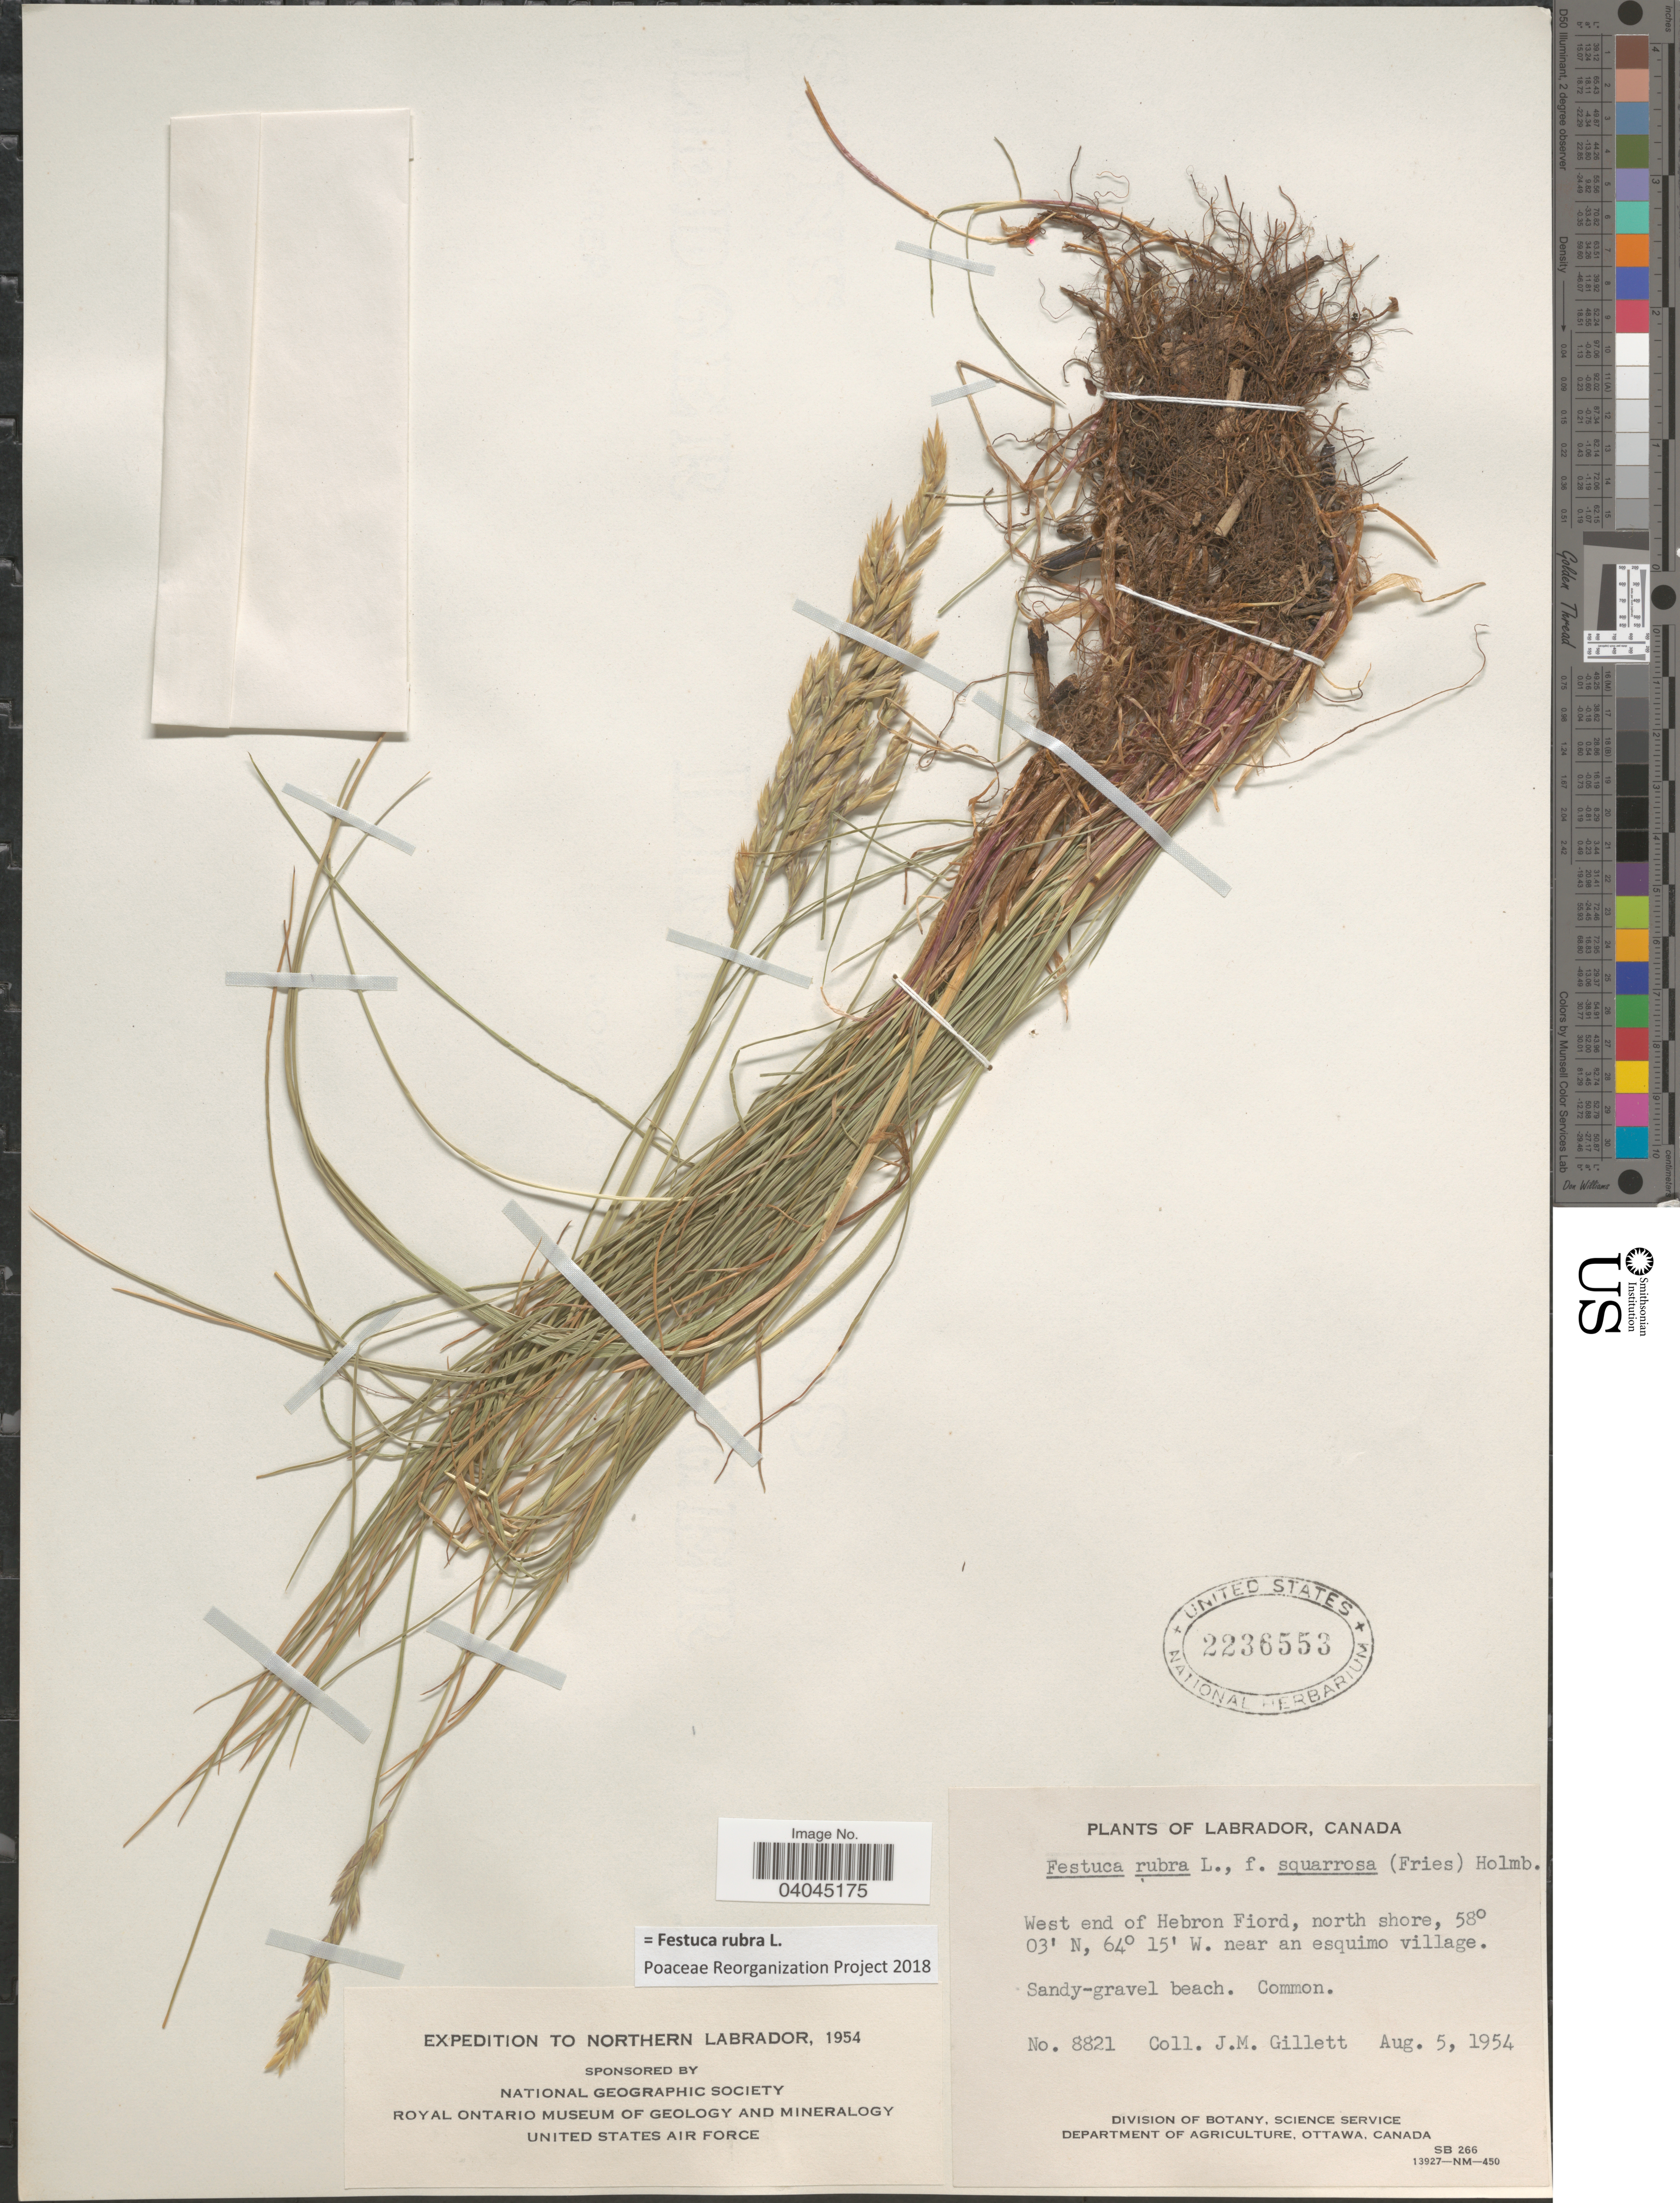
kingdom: Plantae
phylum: Tracheophyta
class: Liliopsida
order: Poales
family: Poaceae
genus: Festuca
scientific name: Festuca rubra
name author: L.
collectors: J. M. Gillett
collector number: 8821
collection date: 1954-08-05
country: Canada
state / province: Newfoundland and Labrador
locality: Northern Labrador. West end of Hebron Fiord, north shore, near an esquimo village.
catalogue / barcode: US 2236553